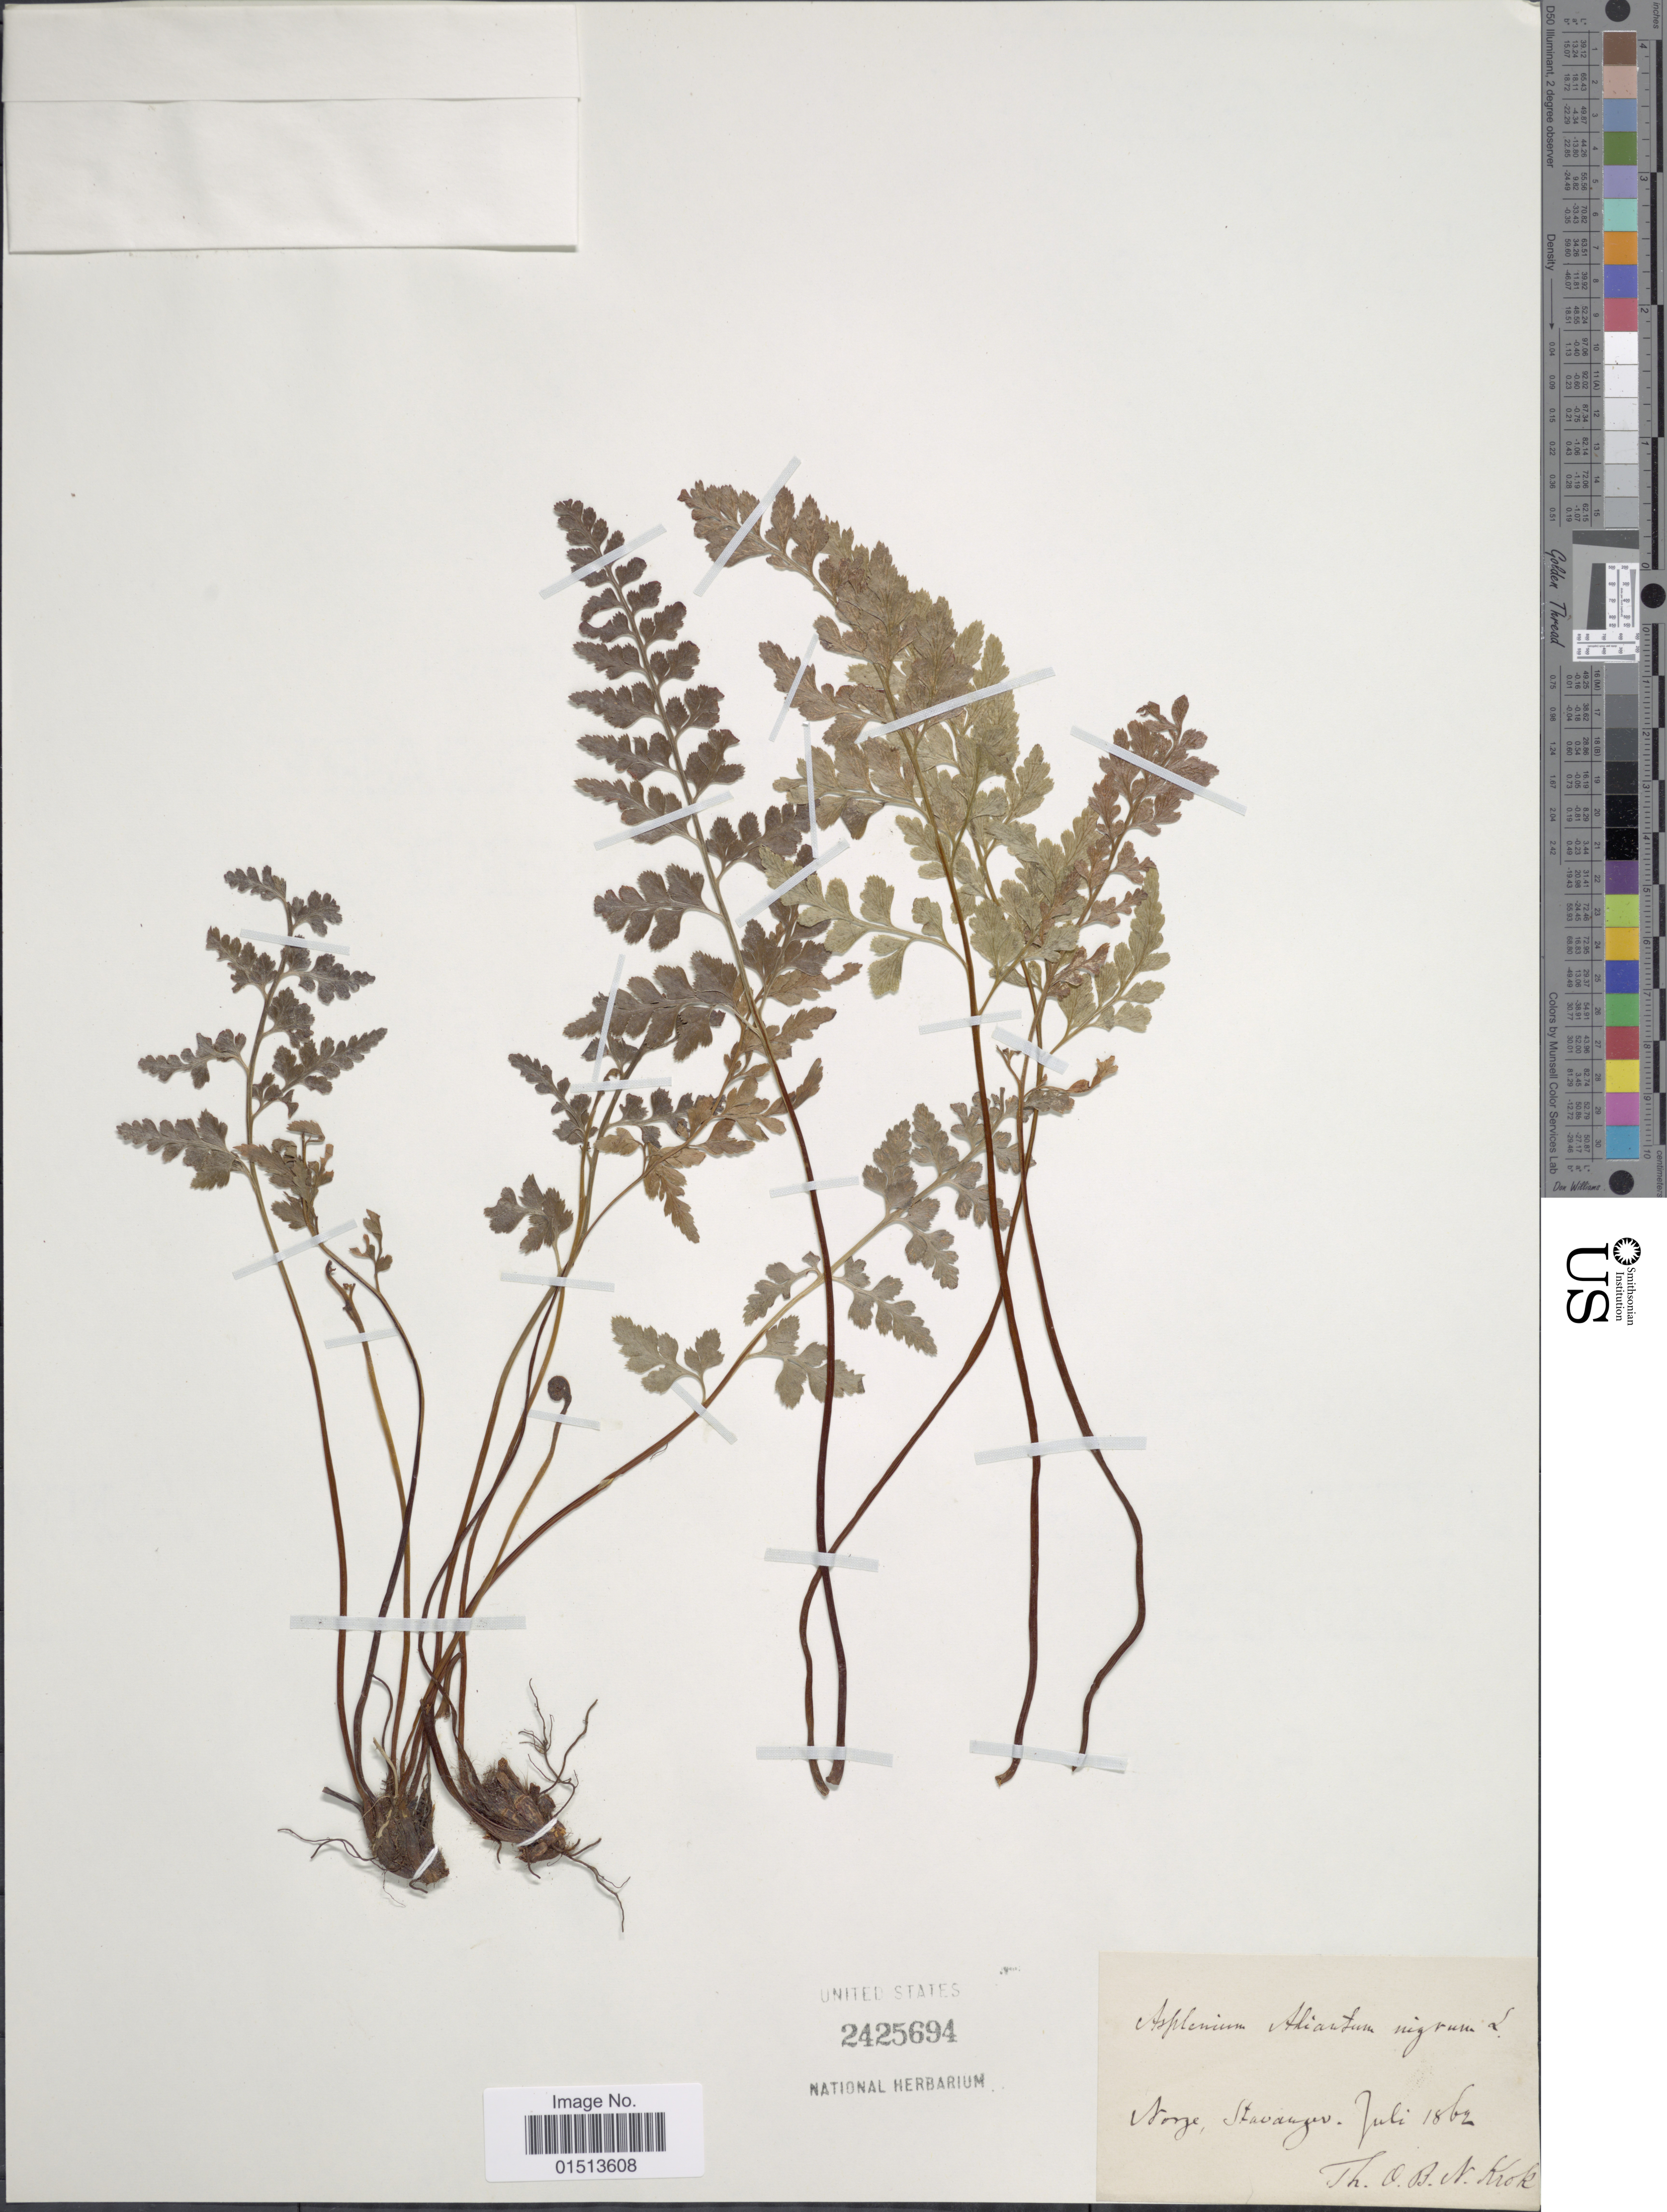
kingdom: Plantae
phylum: Tracheophyta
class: Polypodiopsida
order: Polypodiales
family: Aspleniaceae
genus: Asplenium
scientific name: Asplenium adiantum-nigrum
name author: L.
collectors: T. Krok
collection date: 1862-07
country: Norway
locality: Norge, Stavanger.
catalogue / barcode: US 2425694